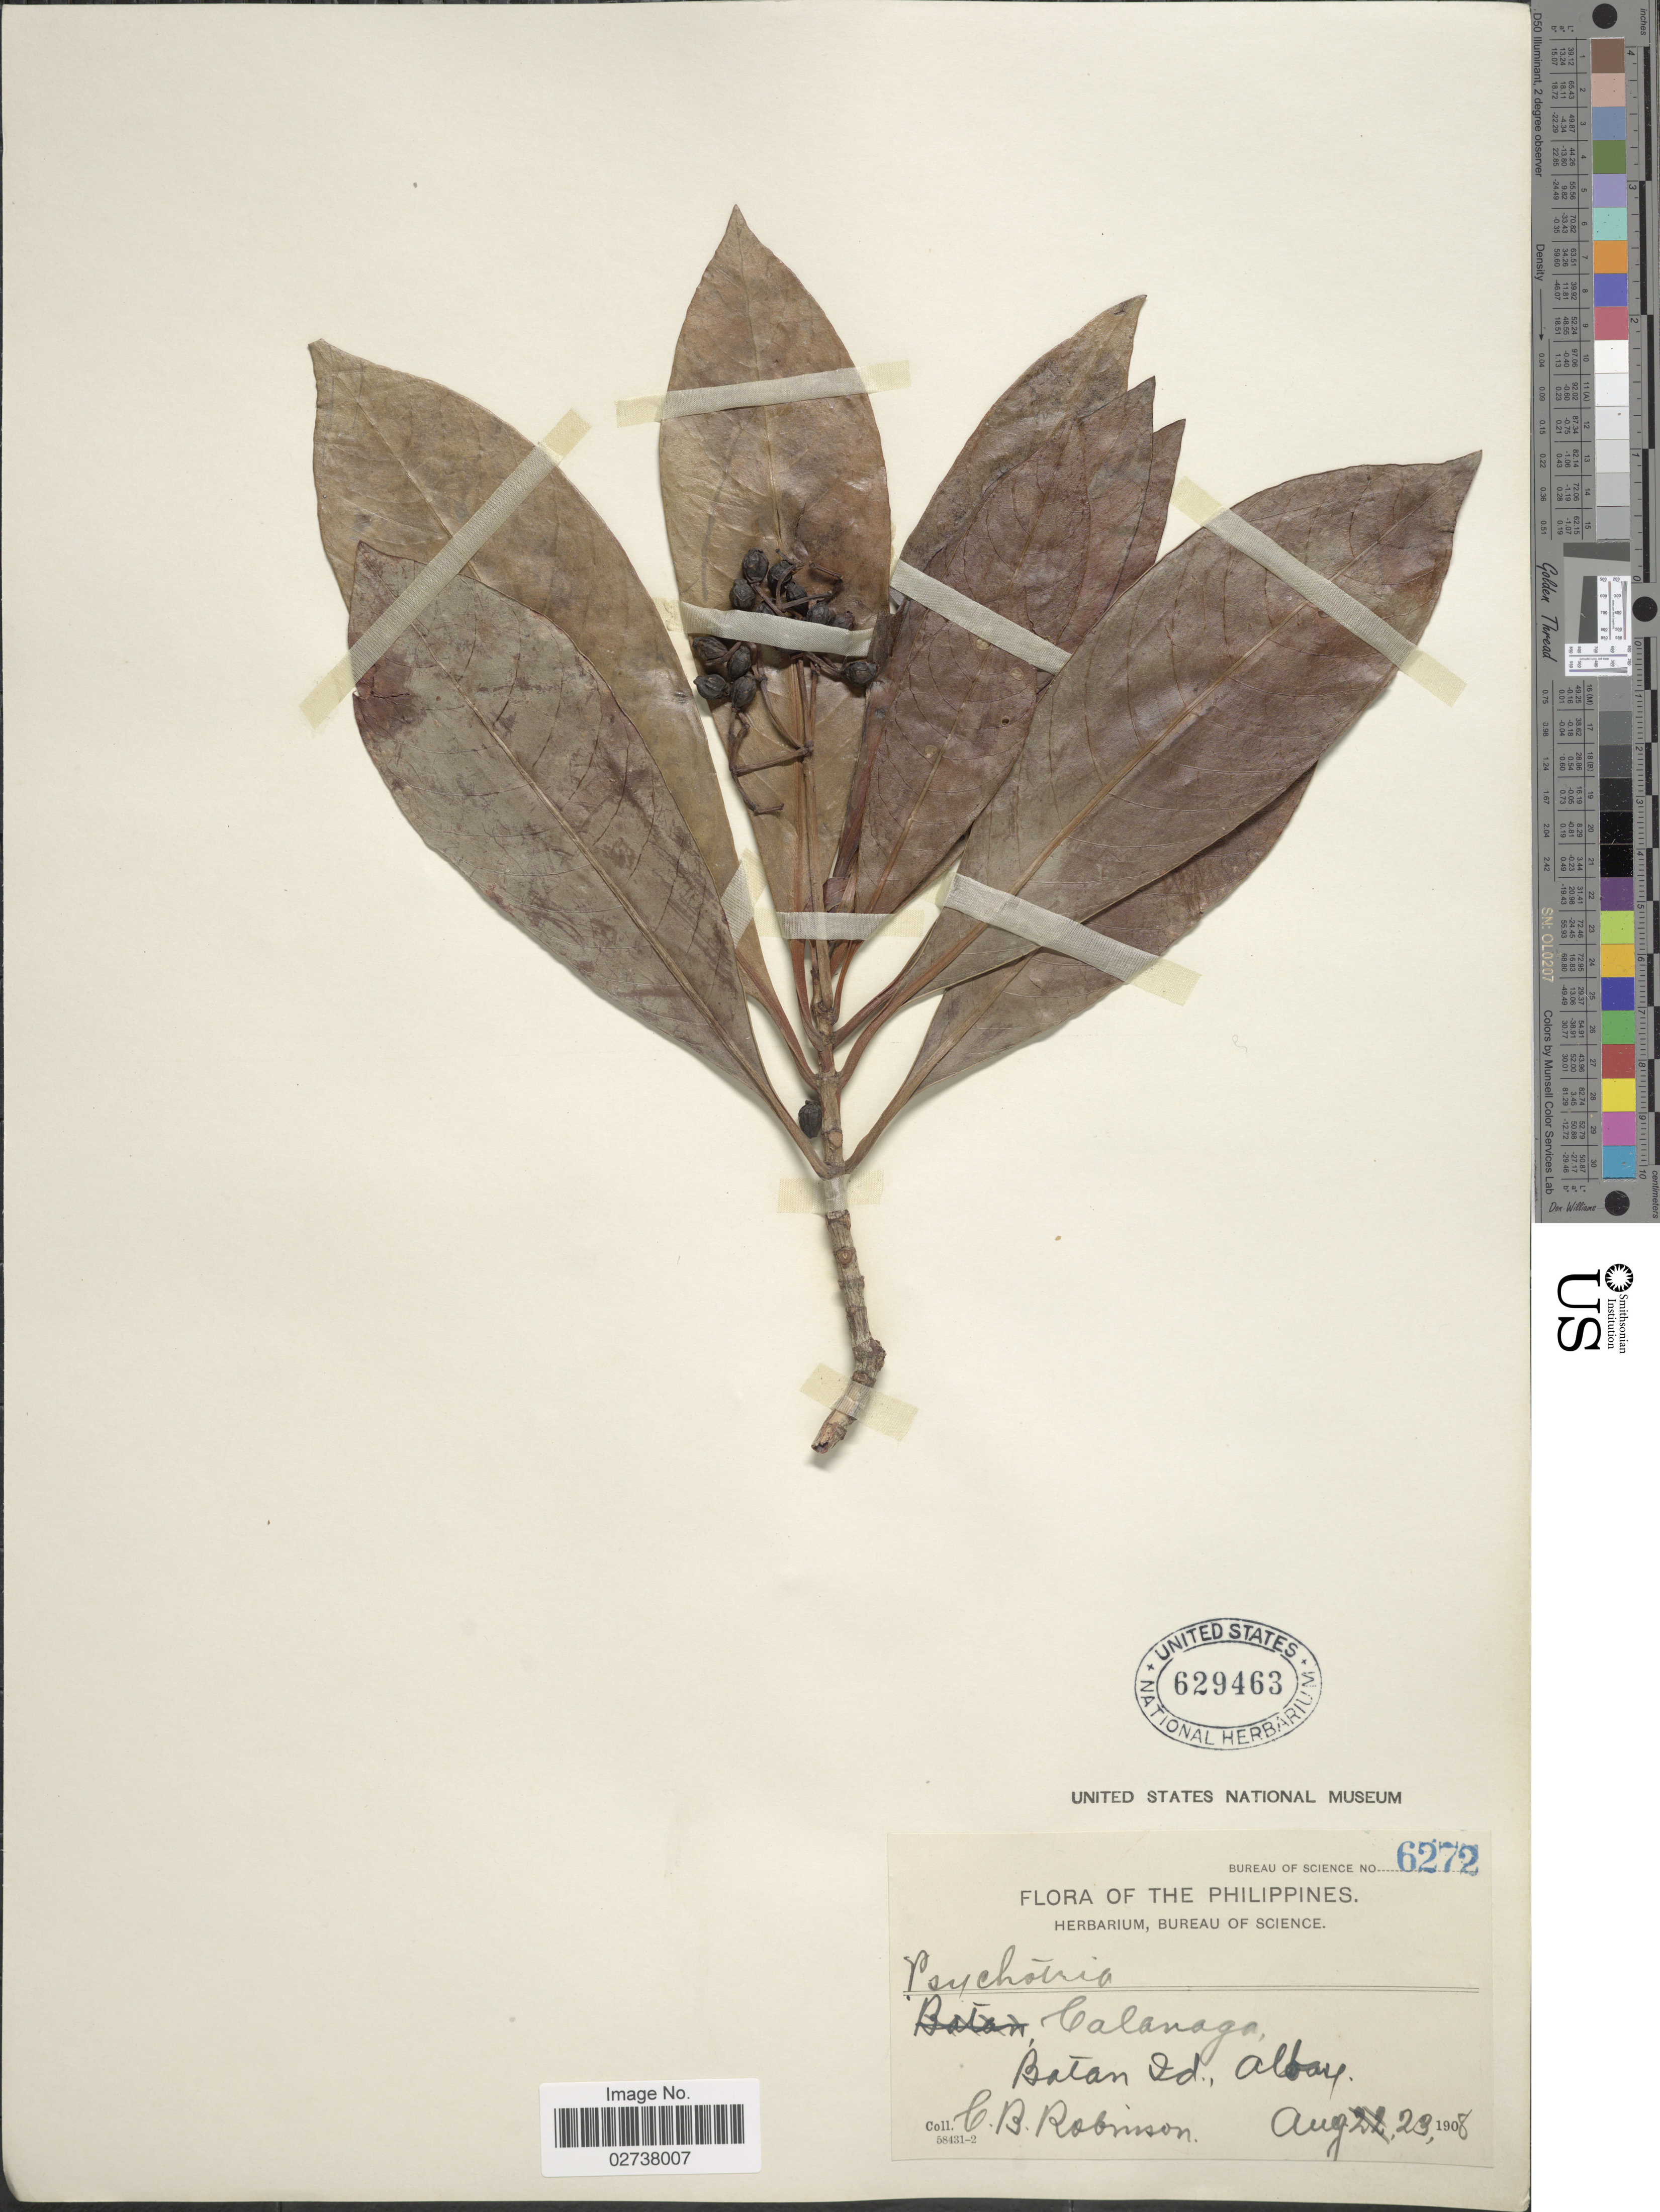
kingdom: Plantae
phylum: Tracheophyta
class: Magnoliopsida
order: Gentianales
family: Rubiaceae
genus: Psychotria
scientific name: Psychotria sp.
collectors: C. Robinson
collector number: Bureau of Science 6272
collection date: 1908-08-23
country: Philippines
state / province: Cagayan Valley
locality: Calanaga, Batan Id., Albay.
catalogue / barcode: US 629463